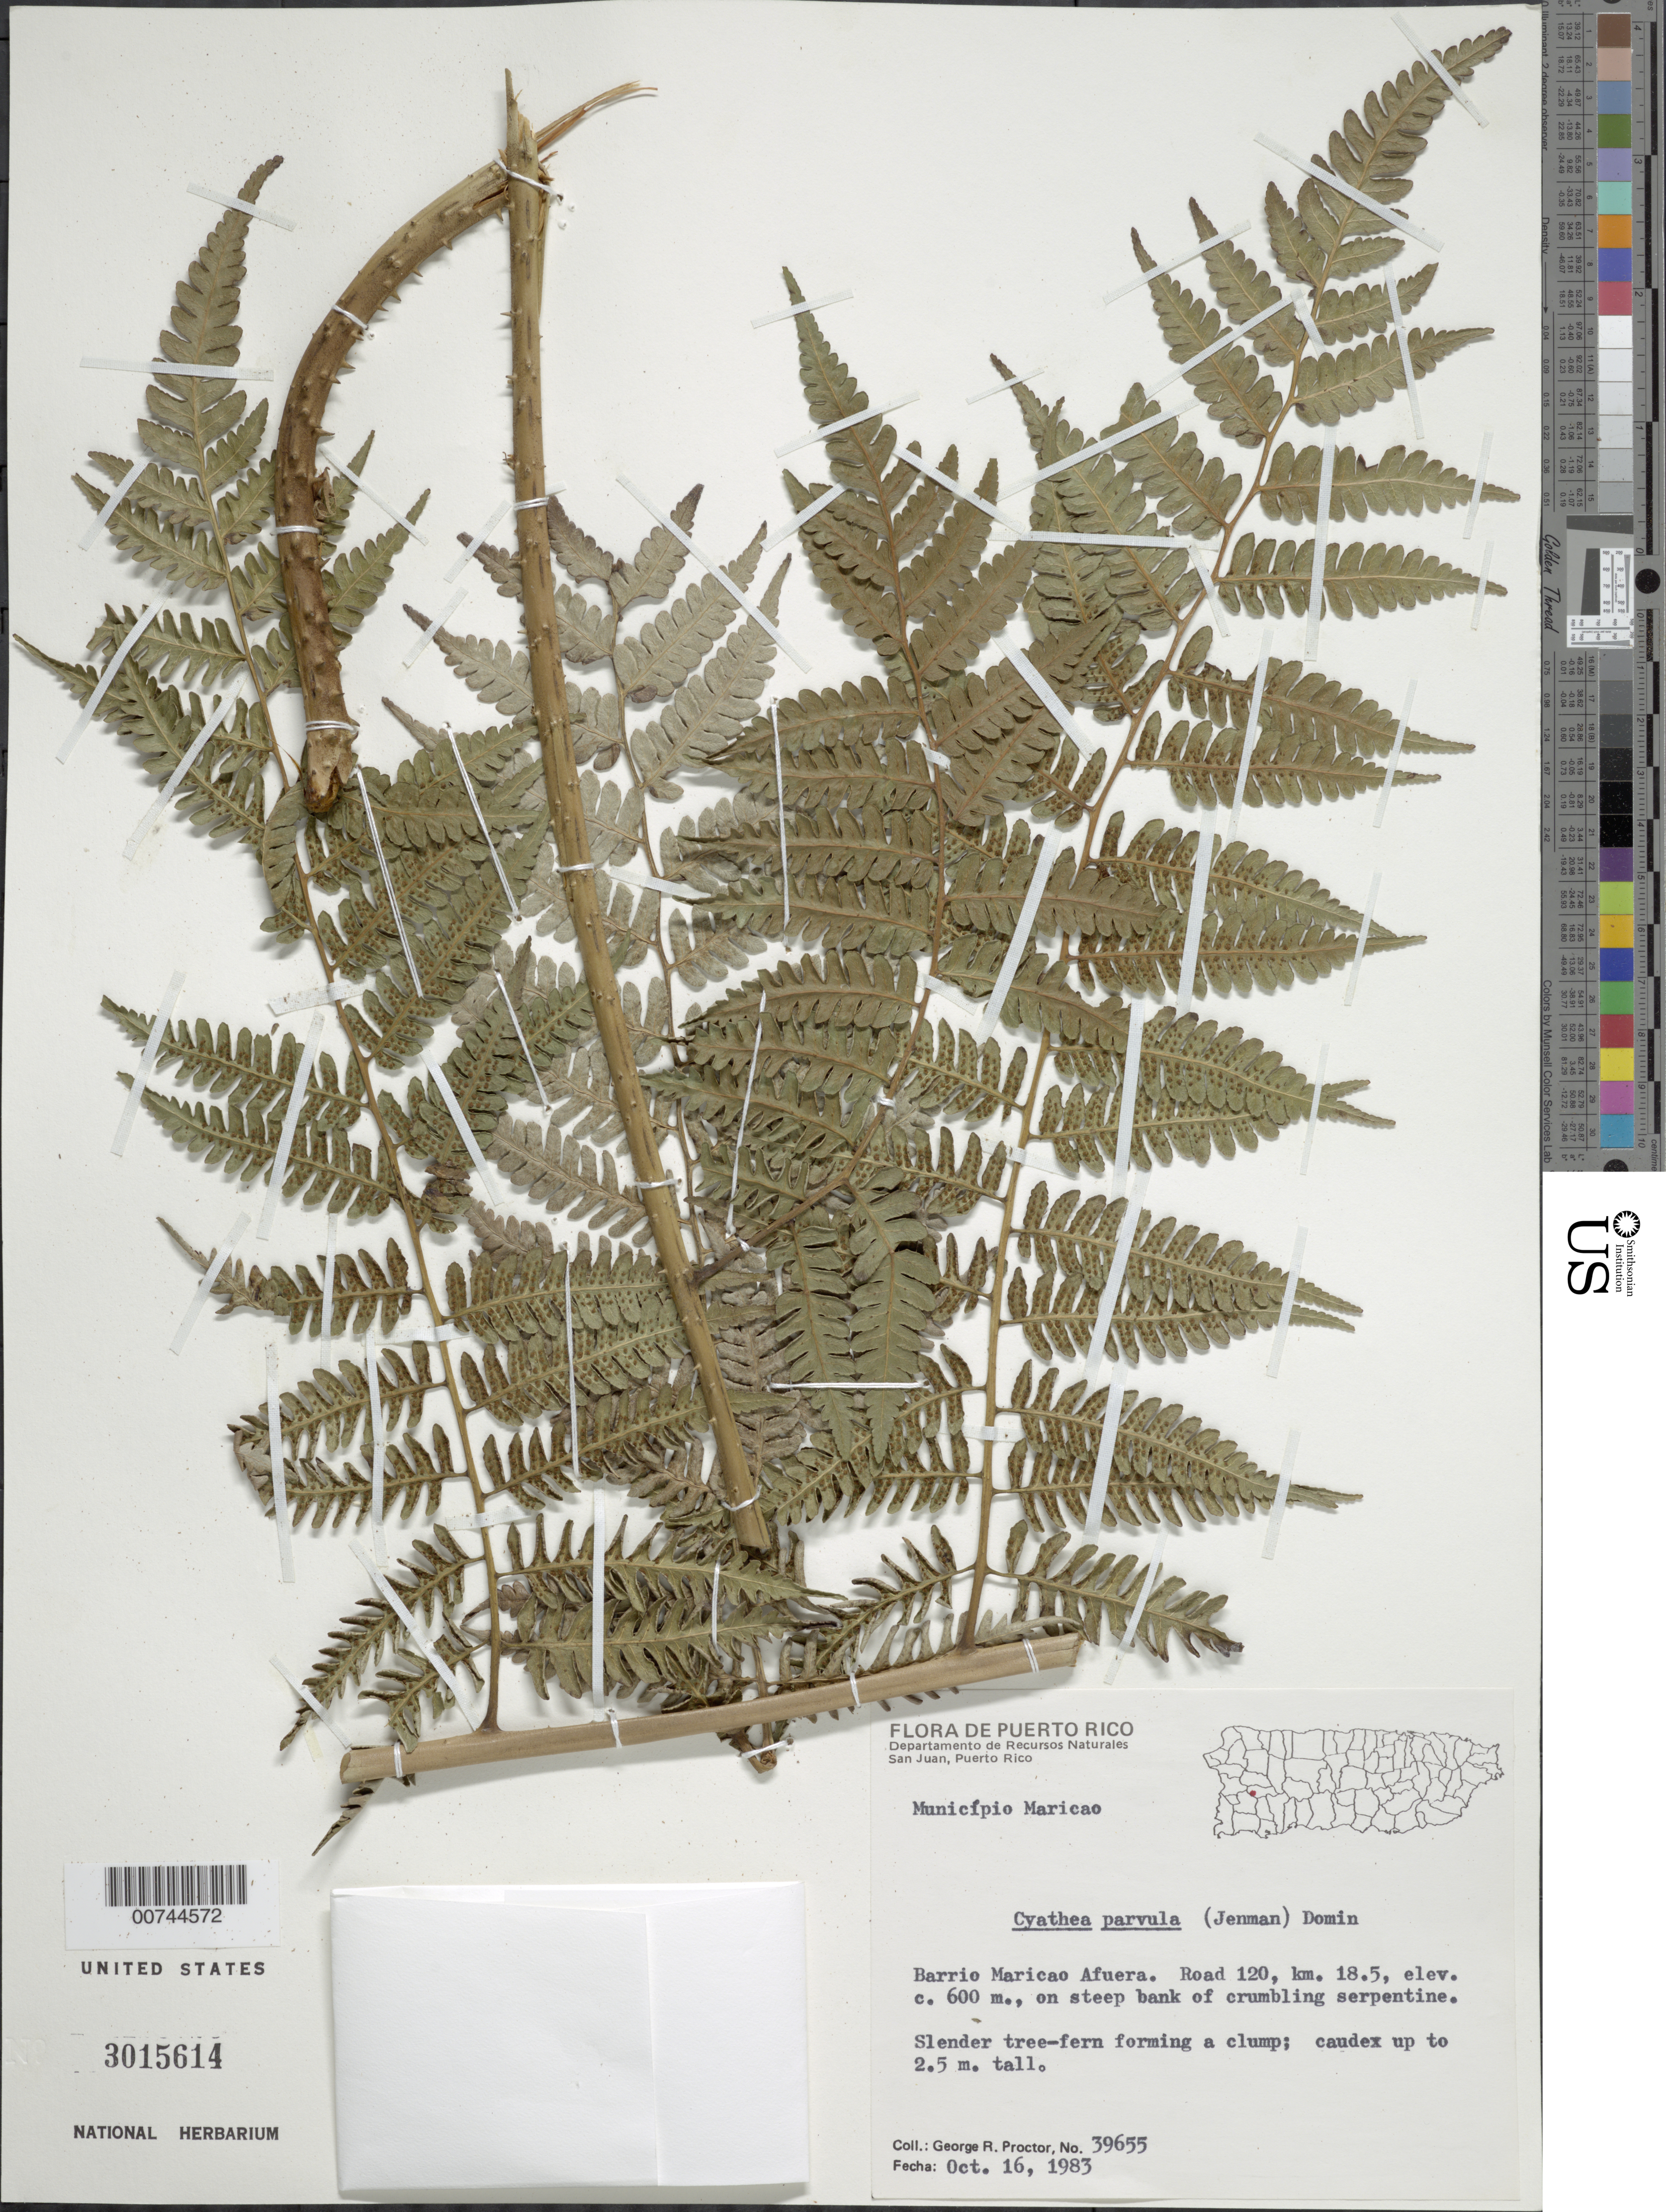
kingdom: Plantae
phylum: Tracheophyta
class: Polypodiopsida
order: Cyatheales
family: Cyatheaceae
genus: Cyathea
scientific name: Cyathea parvula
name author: (Jenman) Domin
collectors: G. R. Proctor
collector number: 39655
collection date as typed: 16 Oct 1983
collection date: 1983-10-16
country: Puerto Rico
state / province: Maricao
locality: Barrio Maricao Afuera. Road 120, km 18.5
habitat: On steep bank of crumbling serpentine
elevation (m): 600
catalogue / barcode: US 3015614